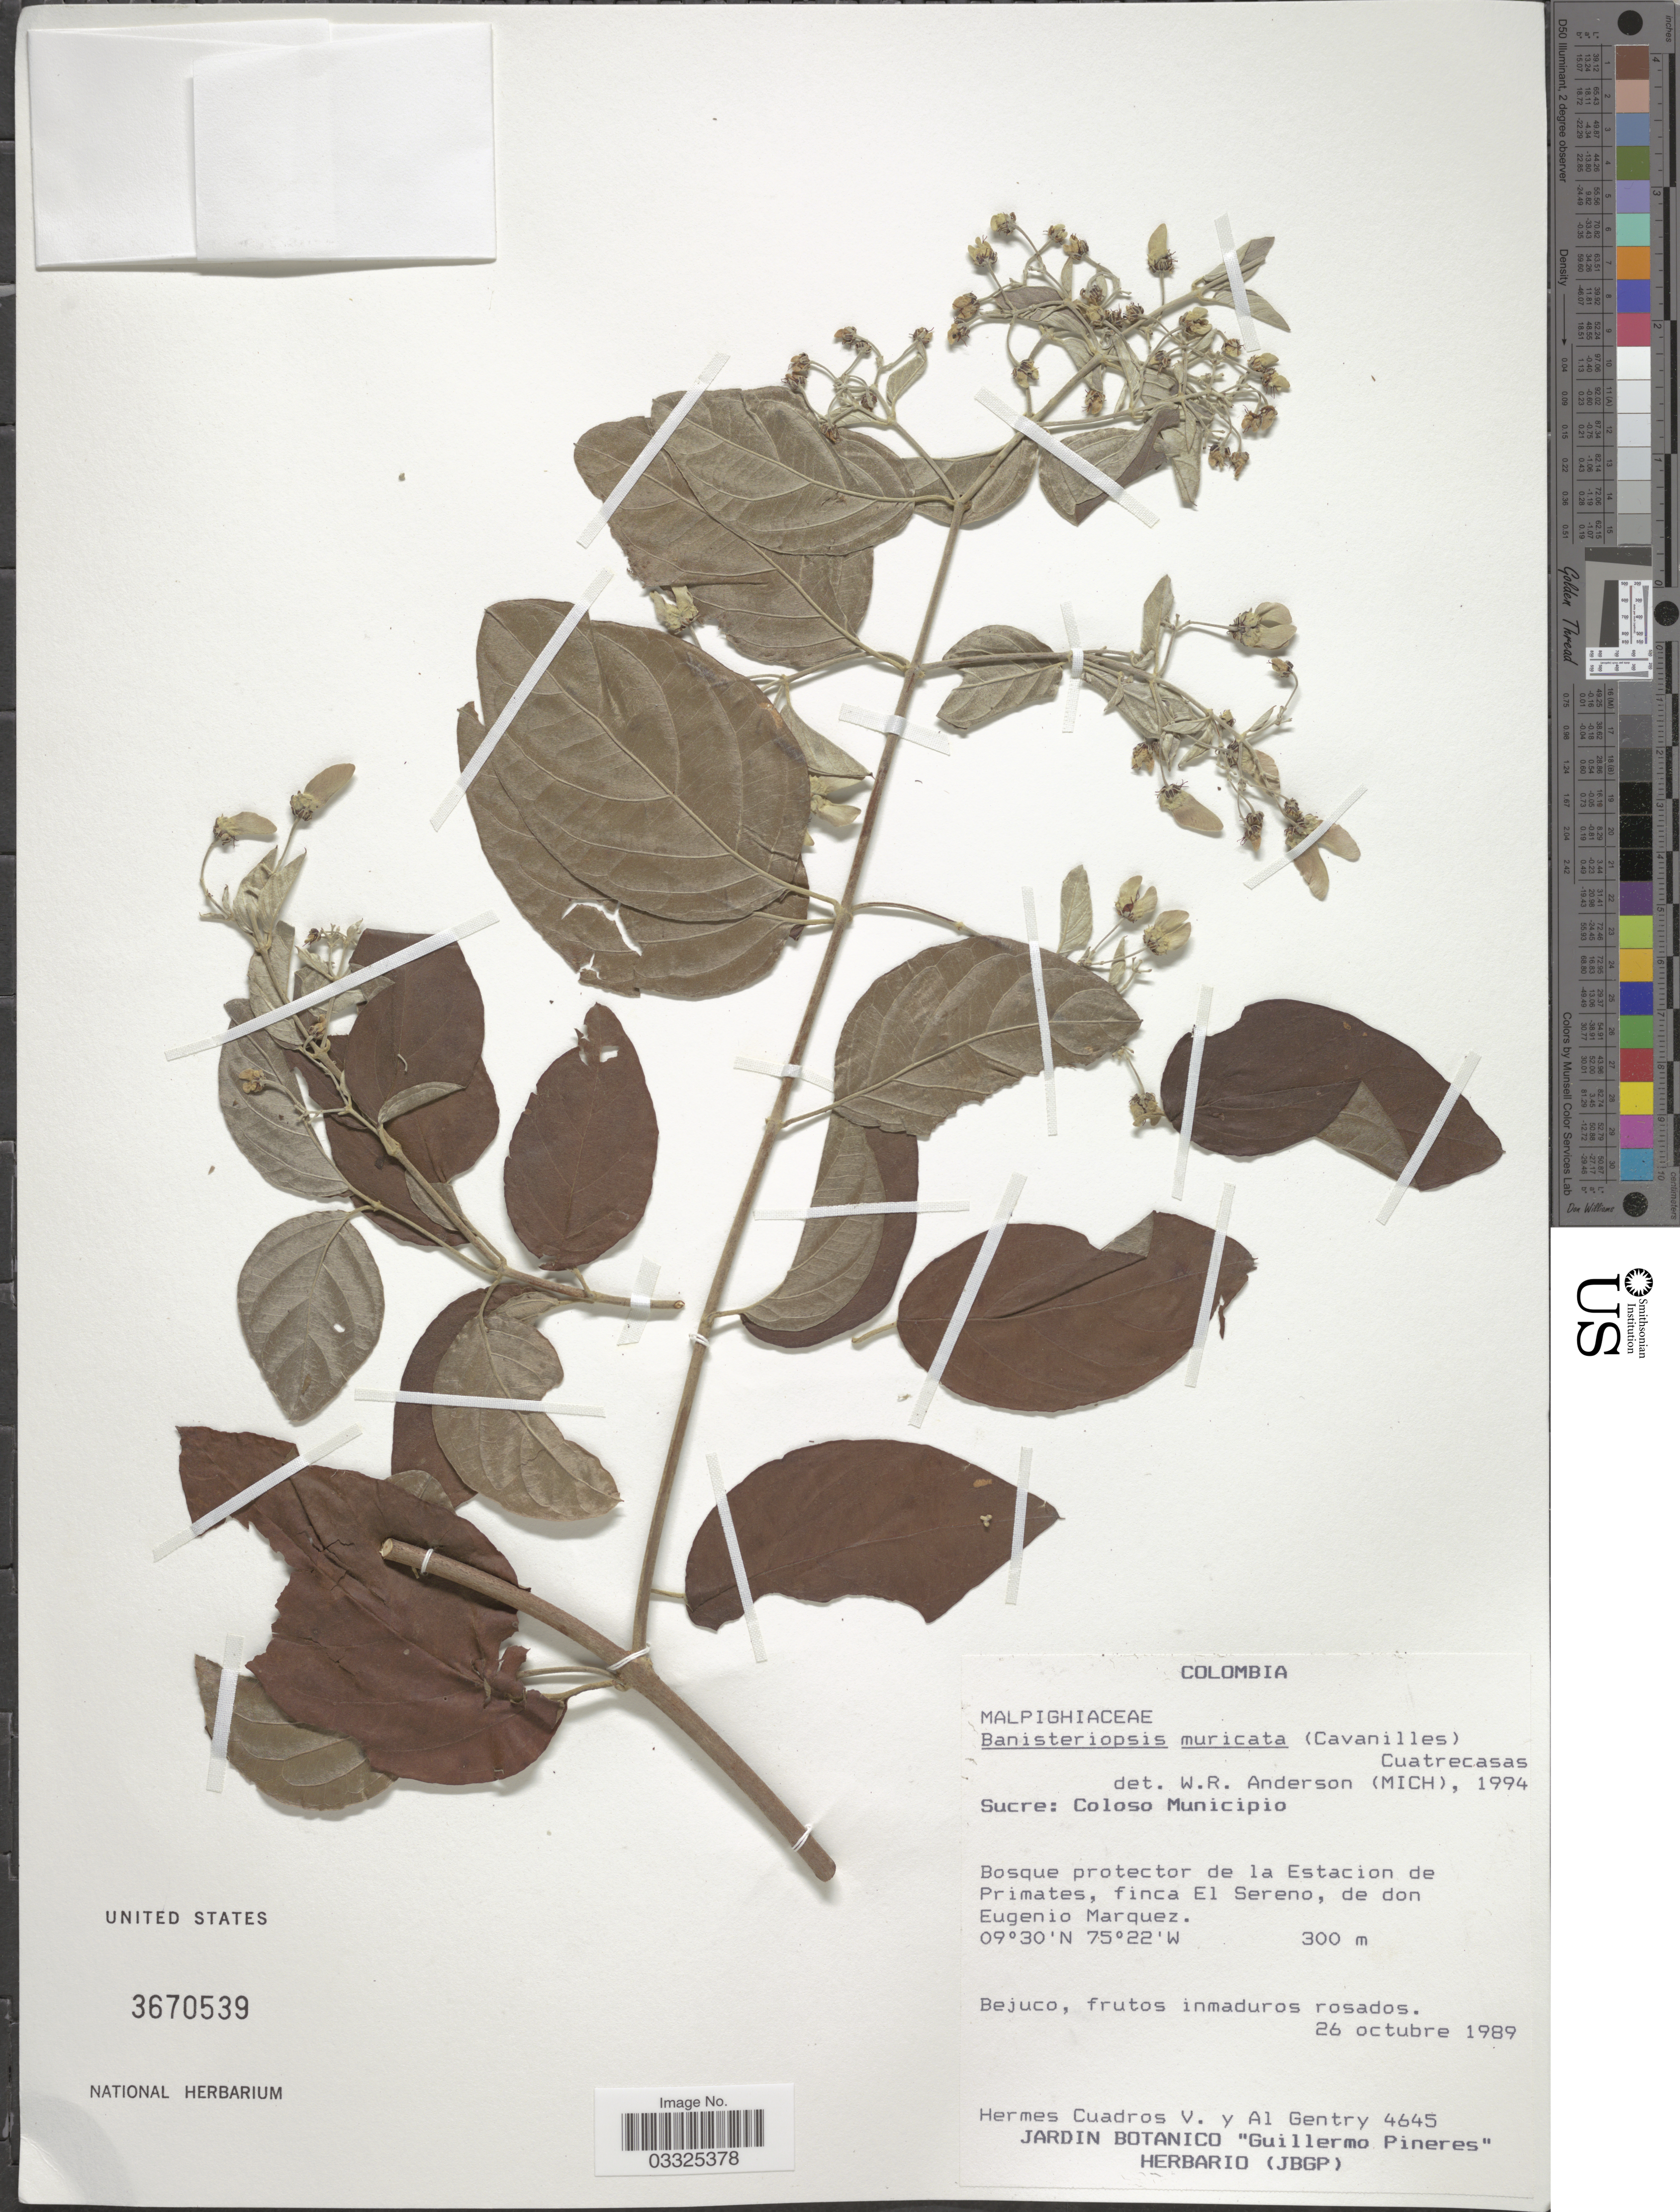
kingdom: Plantae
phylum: Tracheophyta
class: Magnoliopsida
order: Malpighiales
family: Malpighiaceae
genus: Banisteriopsis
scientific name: Banisteriopsis muricata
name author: (Cav.) Cuatrec.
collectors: H. Cuadros V. & A. H. Gentry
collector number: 4645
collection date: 1989-10-26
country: Colombia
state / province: Sucre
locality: Coloso Municipio, Bosque protector de la Estacion de Primates, finca El Sereno, de don Eugenio Marquez.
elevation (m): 300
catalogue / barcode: US 3670539